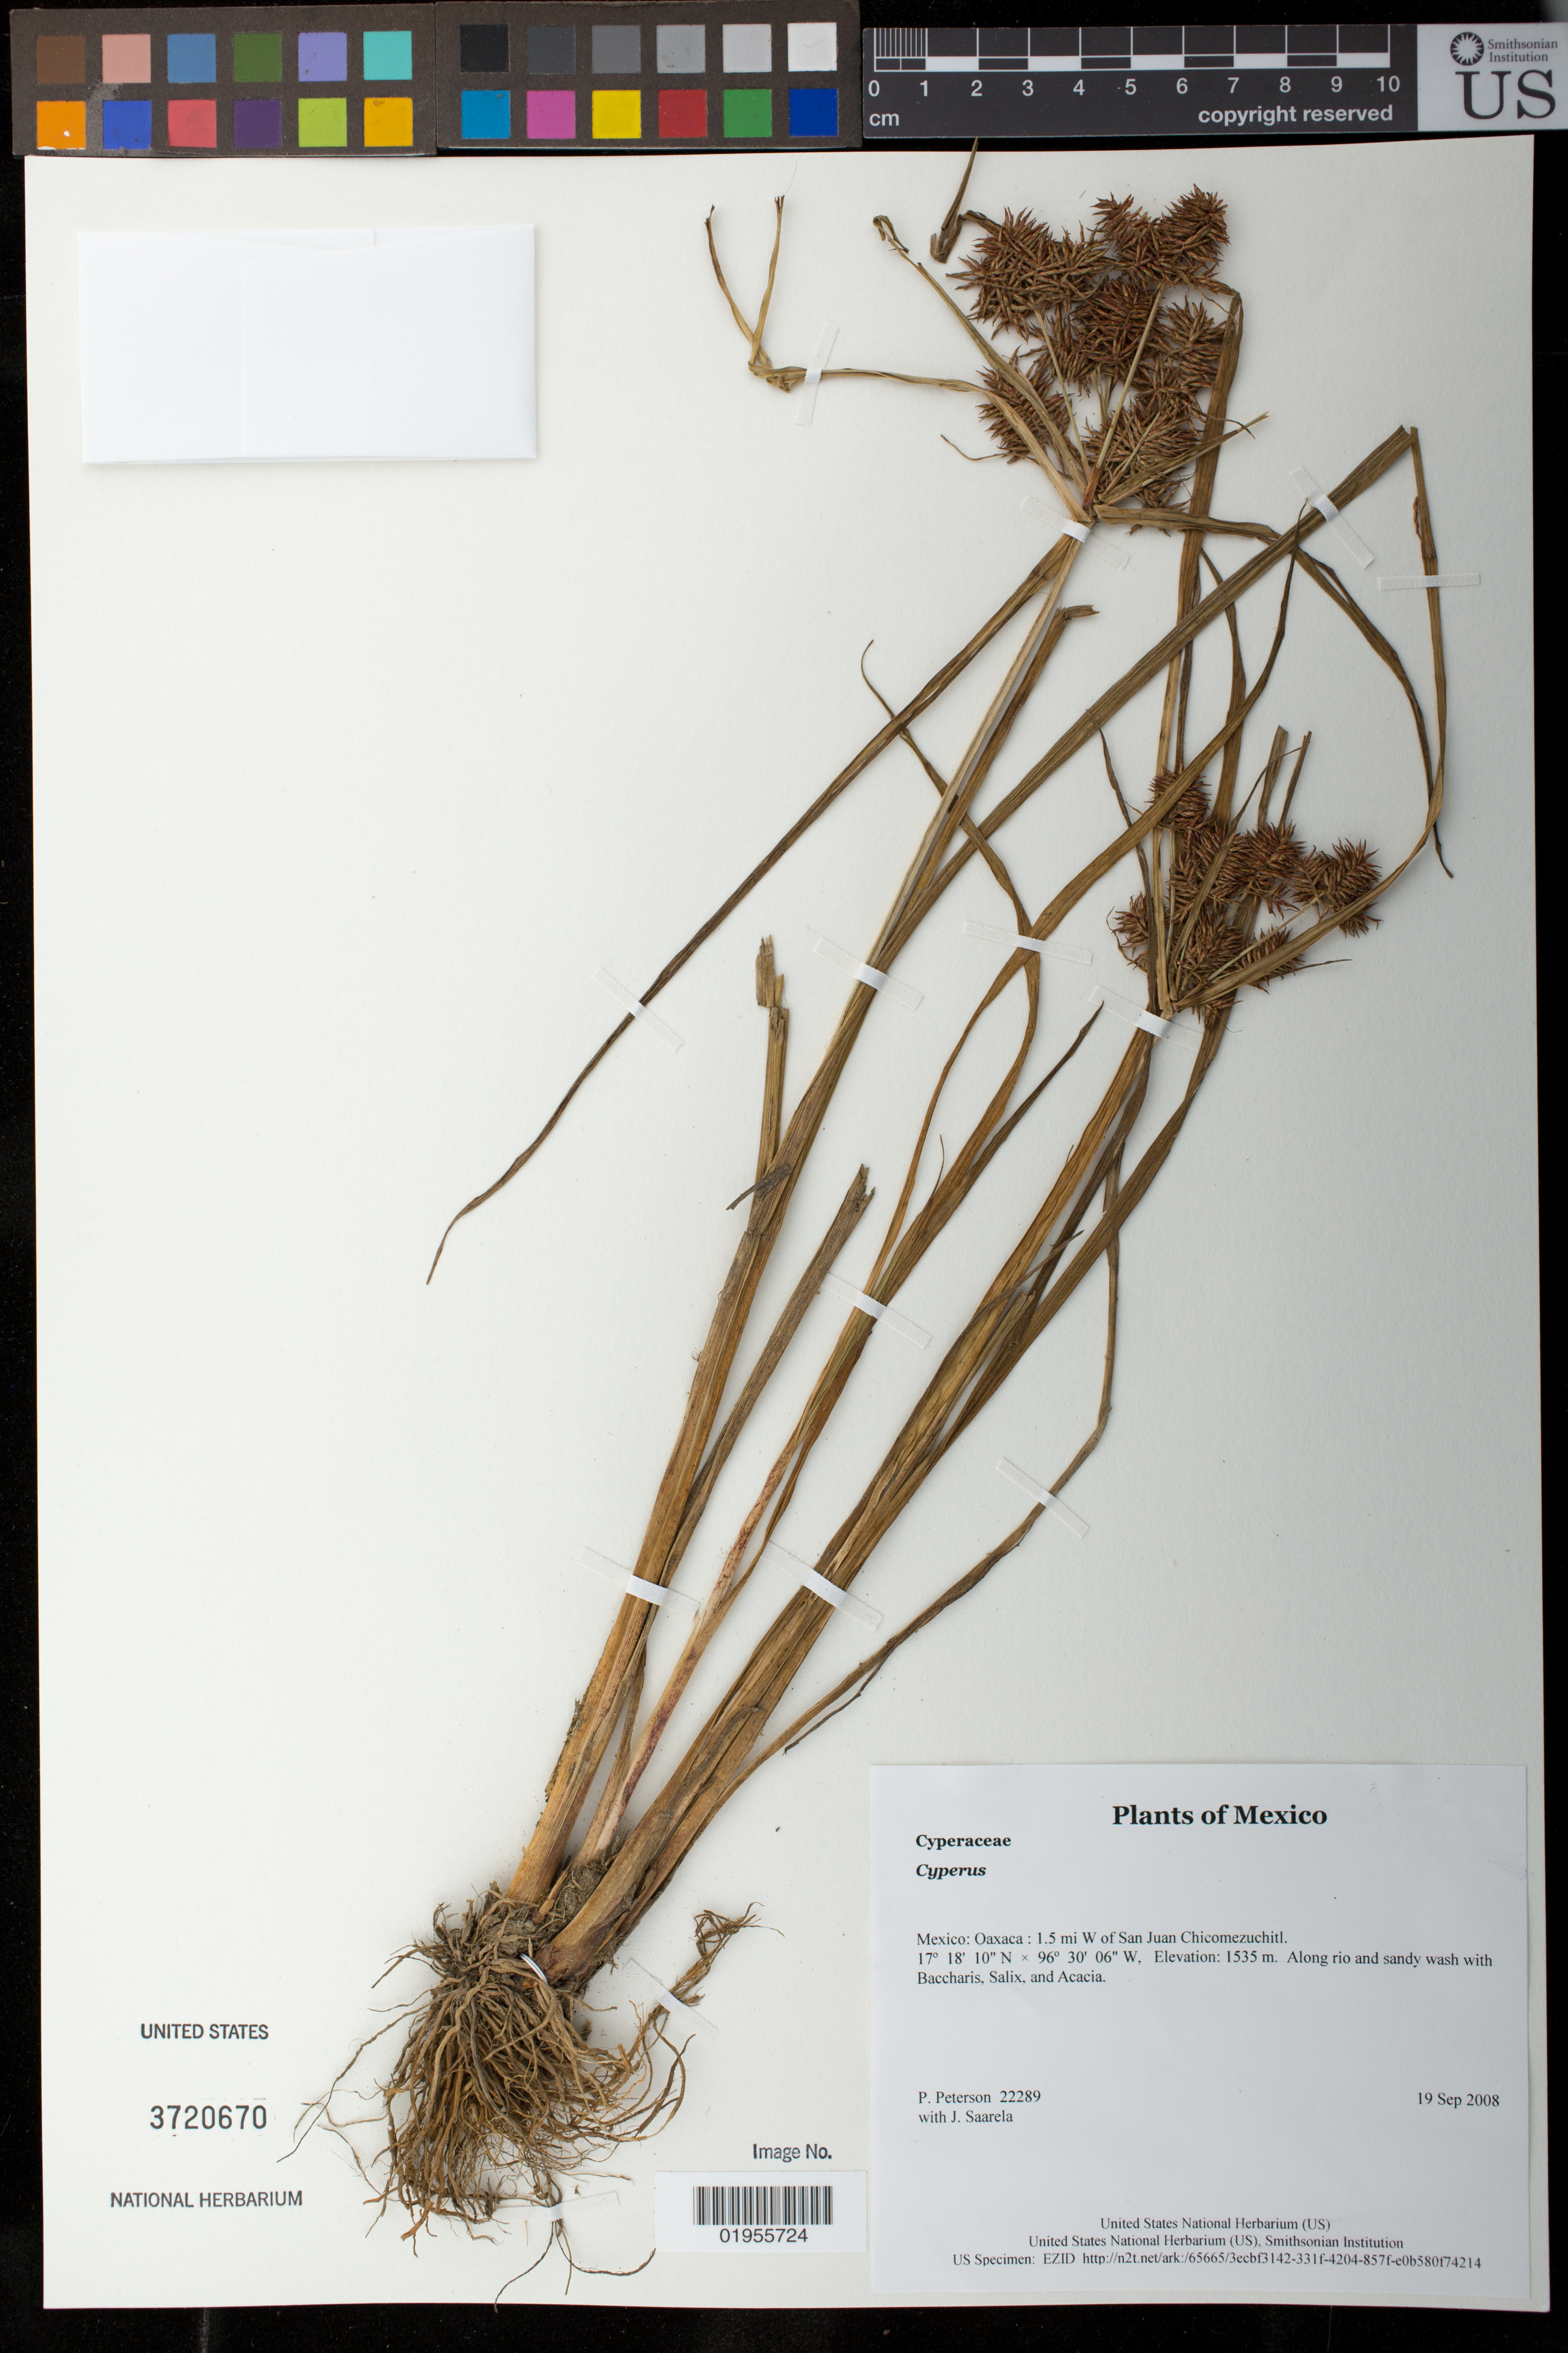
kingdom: Plantae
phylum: Tracheophyta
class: Liliopsida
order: Poales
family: Cyperaceae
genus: Cyperus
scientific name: Cyperus odoratus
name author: L.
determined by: Strong, Mark T., (BOT), Smithsonian Institution - National Museum of Natural History (UNITED STATES)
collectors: P. M. Peterson & J. Saarela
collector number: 22289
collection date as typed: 19 Sep 2008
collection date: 2008-09-19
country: Mexico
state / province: Oaxaca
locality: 1.5 mi W of San Juan Chicomezuchitl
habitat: Along rio and sandy wash with Baccharis, Salix, and Acacia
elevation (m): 1535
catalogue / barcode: US 3720670